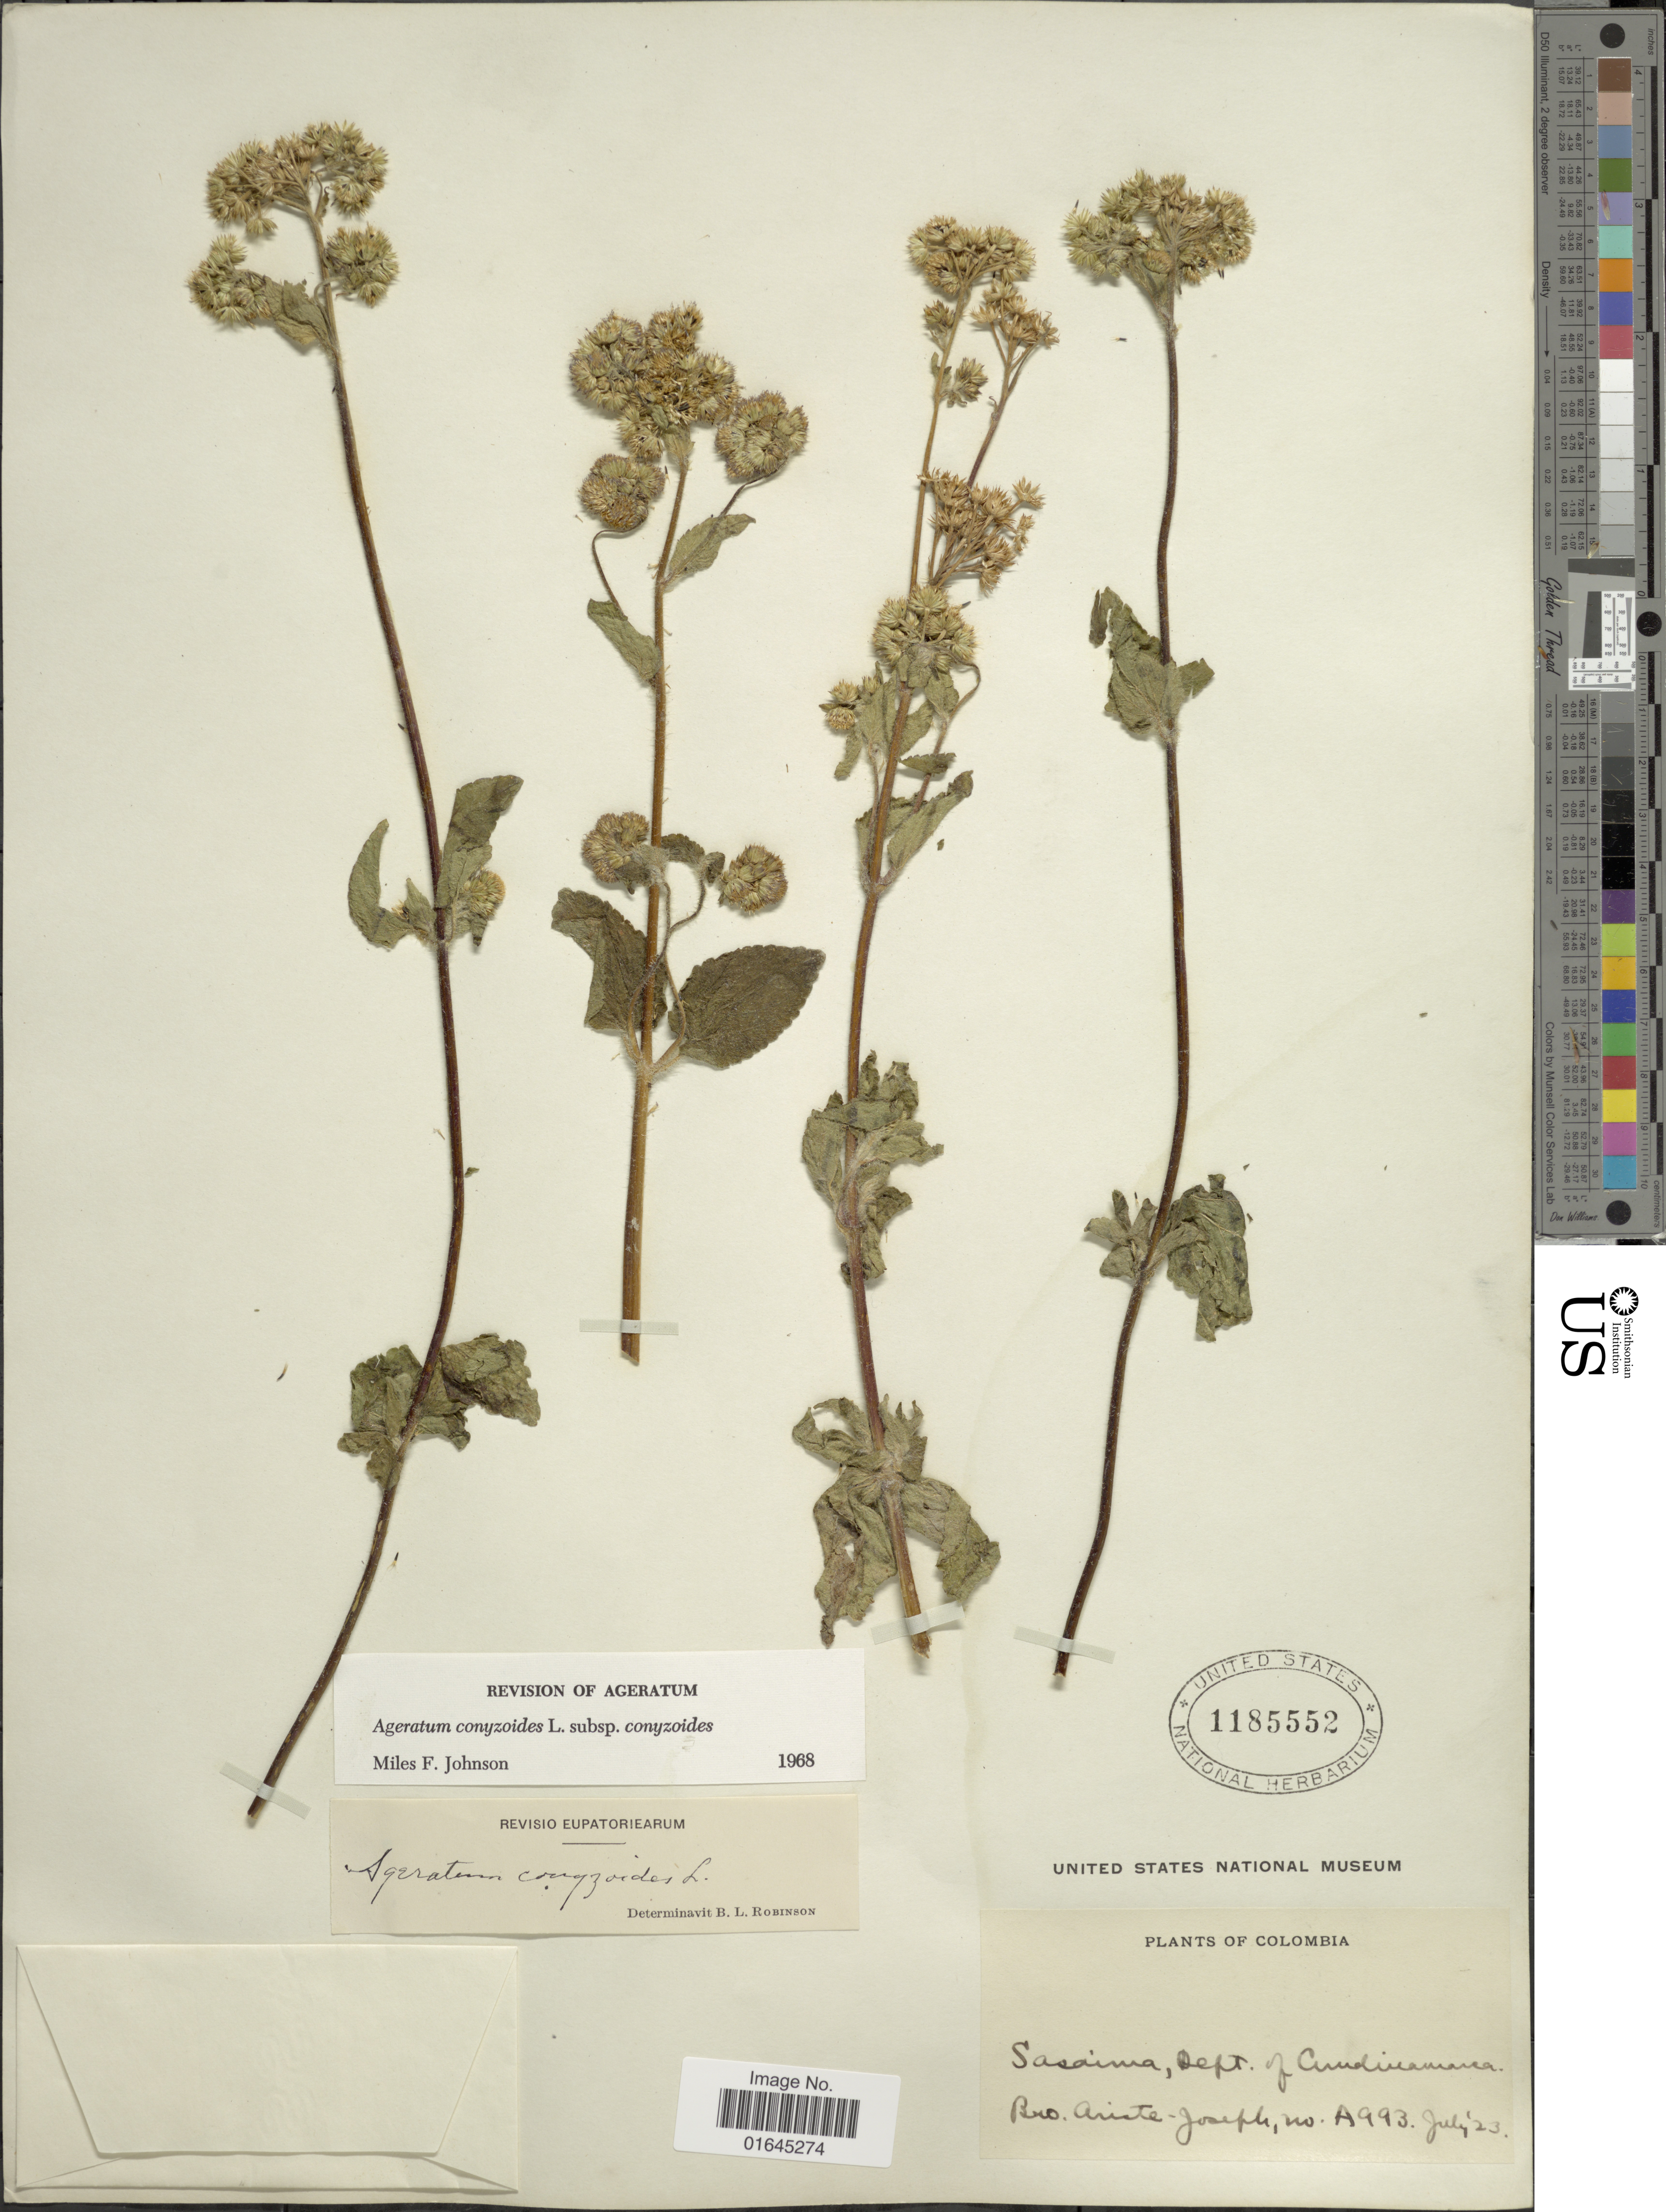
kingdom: Plantae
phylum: Tracheophyta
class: Magnoliopsida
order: Asterales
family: Asteraceae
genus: Ageratum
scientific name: Ageratum conyzoides subsp. conyzoides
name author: L.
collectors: Bro. Ariste-Joseph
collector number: A993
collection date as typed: Transcribed d/m/y: /7/23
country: Colombia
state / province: Cundinamarca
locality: Sasaima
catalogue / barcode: US 1185552